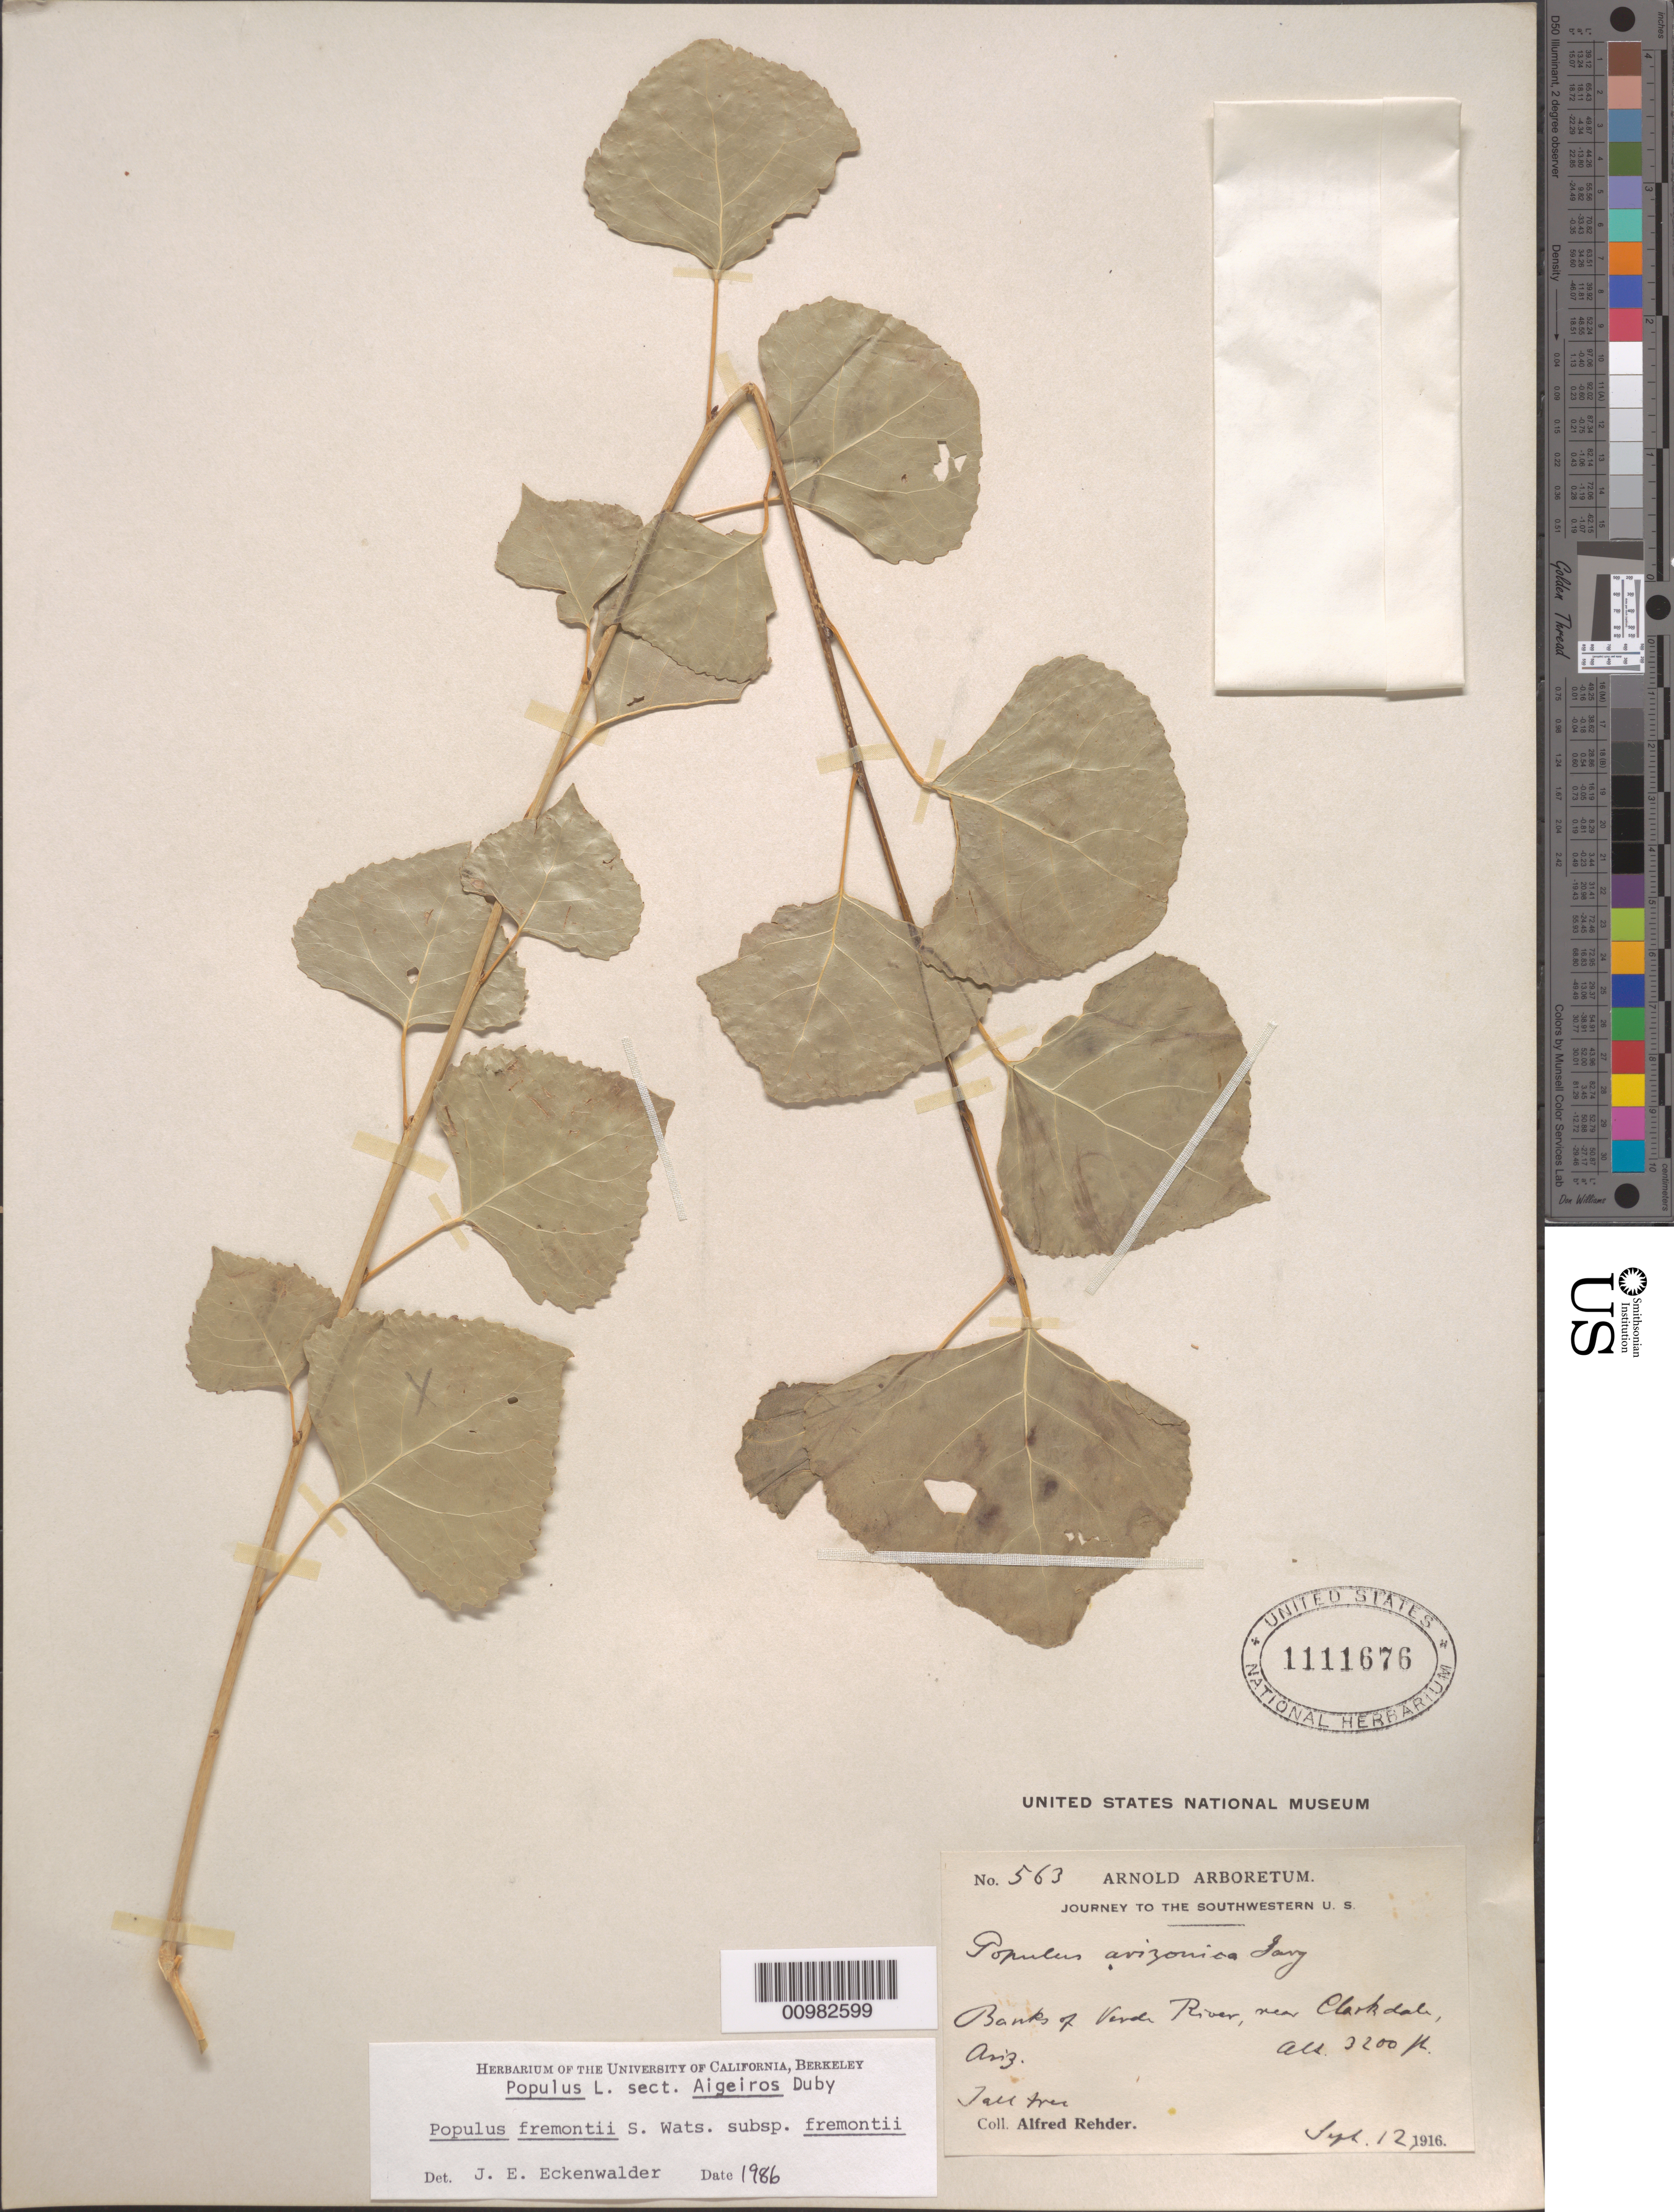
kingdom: Plantae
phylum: Tracheophyta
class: Magnoliopsida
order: Malpighiales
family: Salicaceae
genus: Populus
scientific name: Populus fremontii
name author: S. Watson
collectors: A. Rehder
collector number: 563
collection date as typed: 12 Sep 1916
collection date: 1916-09-12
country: United States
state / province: Arizona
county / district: Yavapai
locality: Banks of Verde River, near Clarkdale.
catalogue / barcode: US 1111676